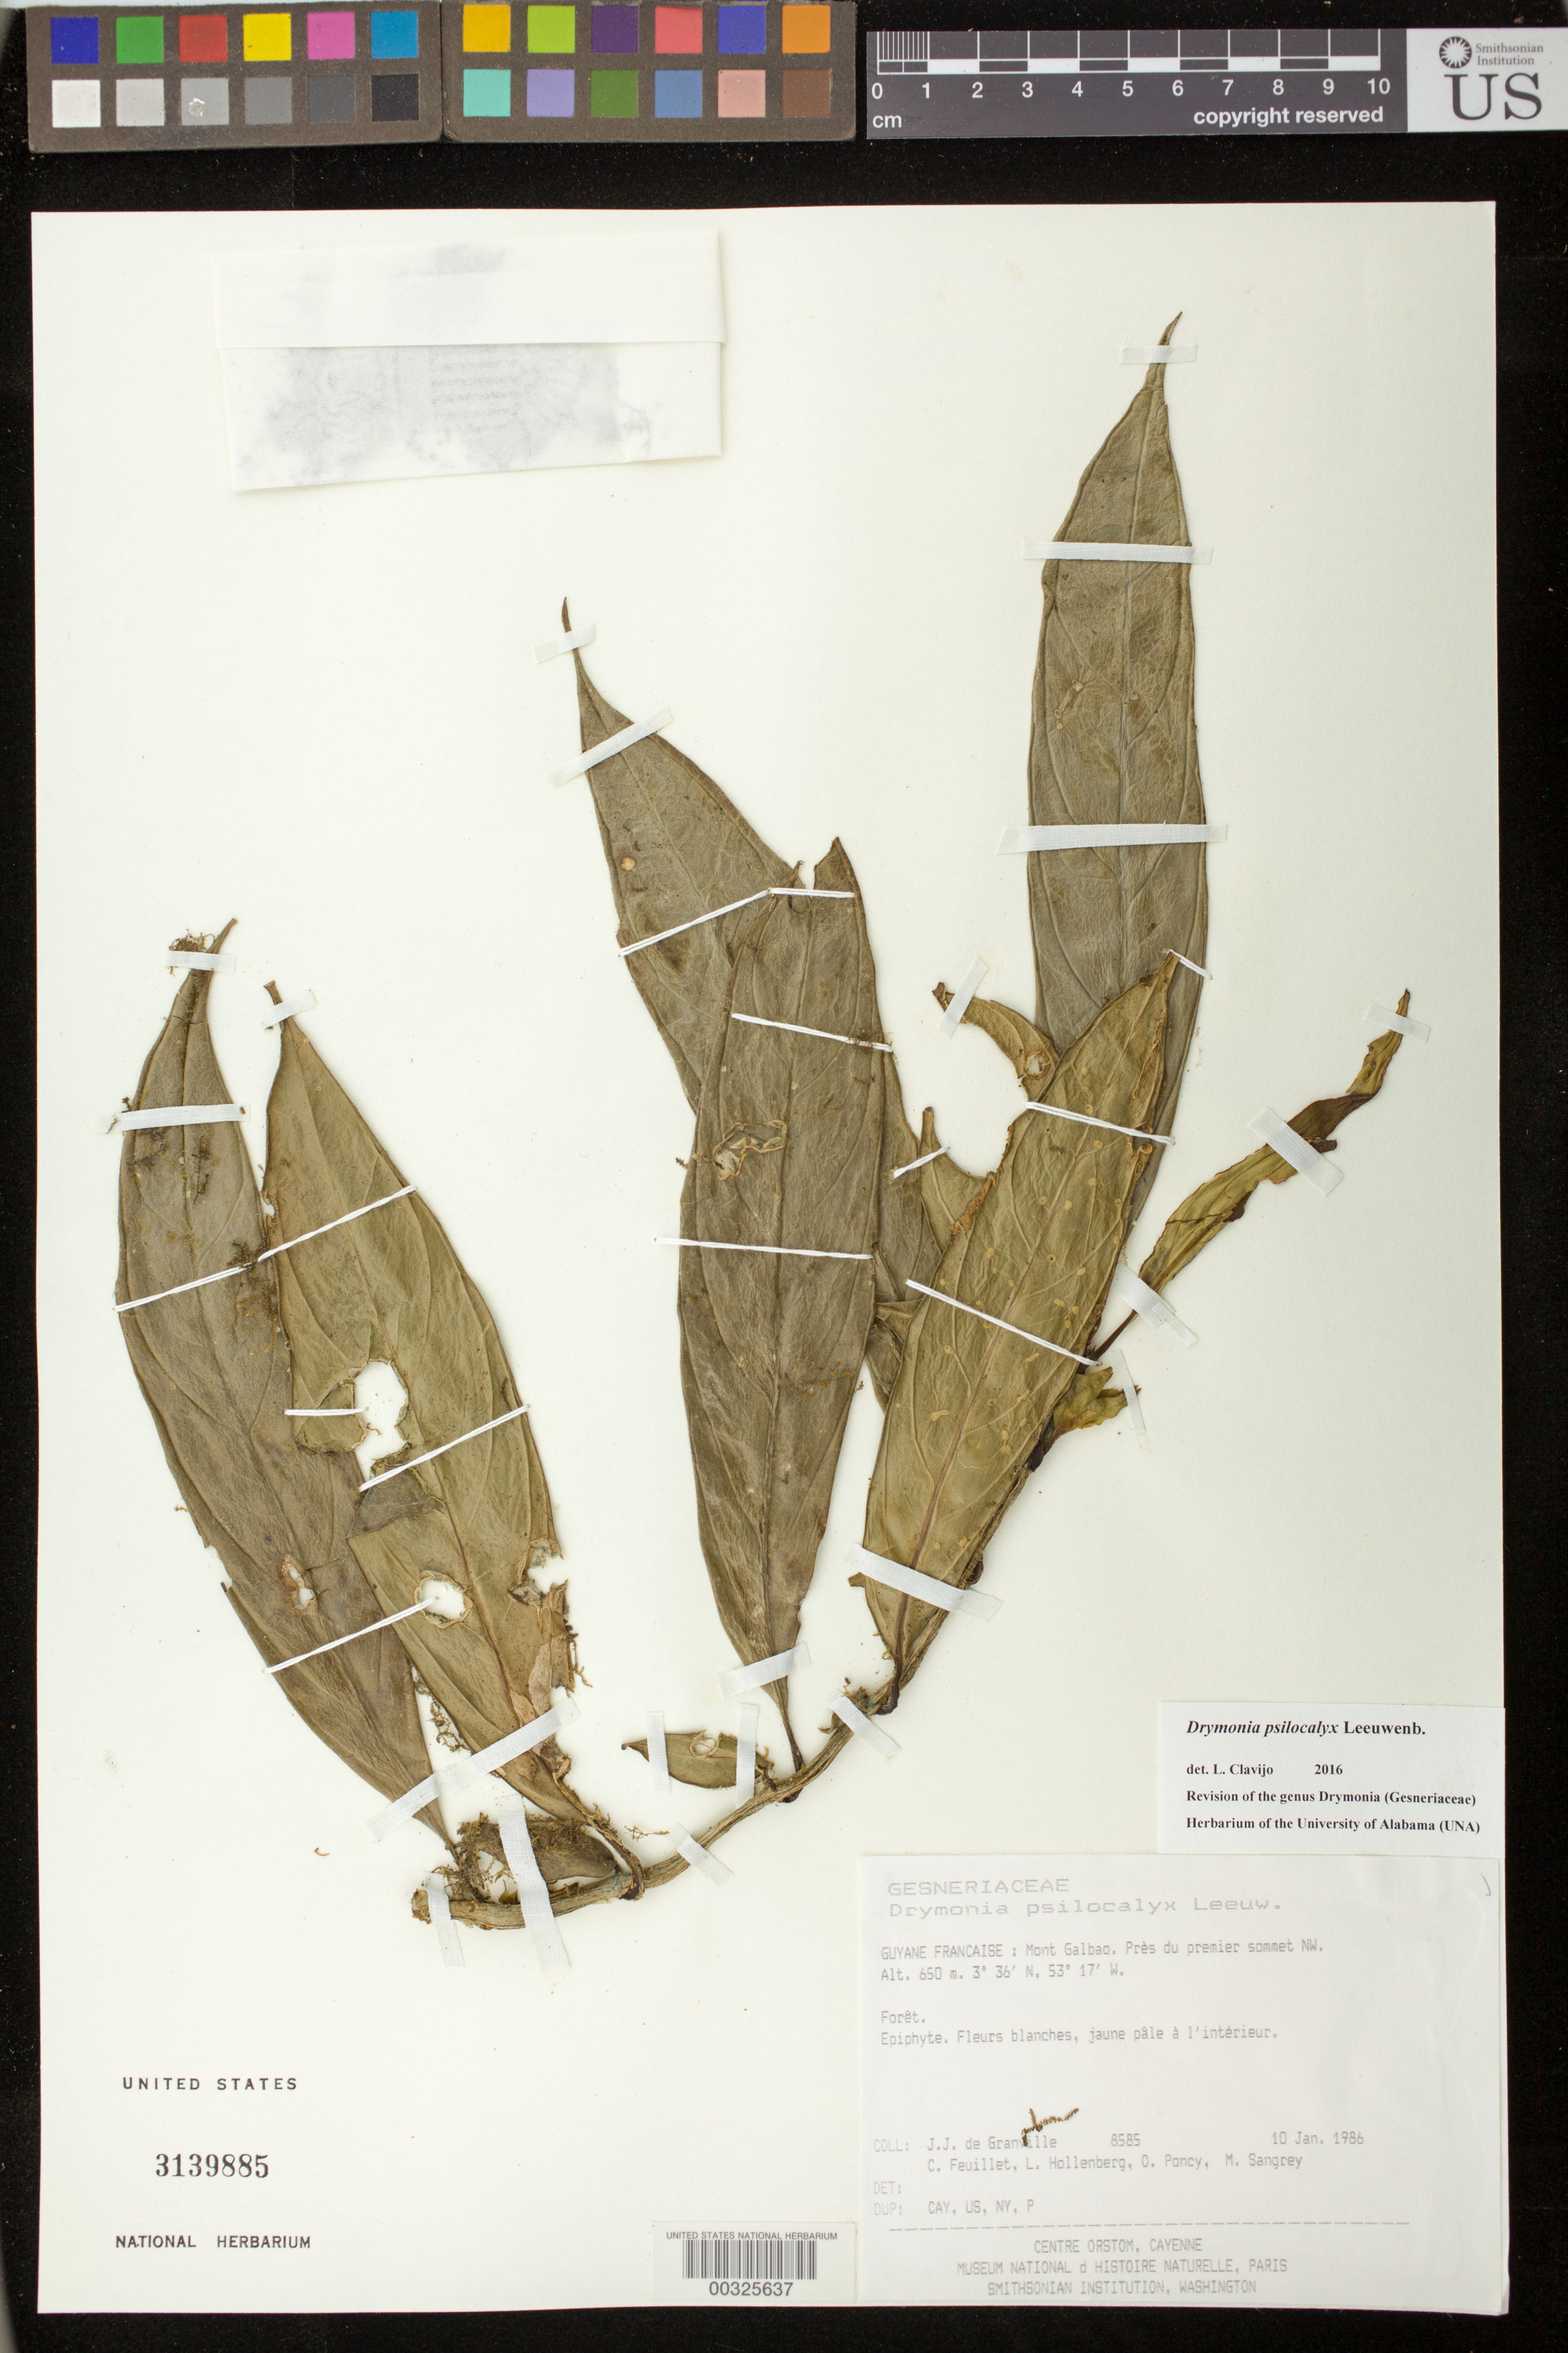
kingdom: Plantae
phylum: Tracheophyta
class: Magnoliopsida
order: Lamiales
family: Gesneriaceae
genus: Drymonia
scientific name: Drymonia psilocalyx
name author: Leeuwenb.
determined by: Skog, Laurence E.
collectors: J.-J. de Granville, C. Feuillet, L. Hollenberg, O. Poncy & M. S. Sangrey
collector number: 8585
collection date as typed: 10 Jan 1986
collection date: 1986-01-10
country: French Guiana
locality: Mont Galbao, près du premier sommet NW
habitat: Forêt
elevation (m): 650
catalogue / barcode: US 3139885